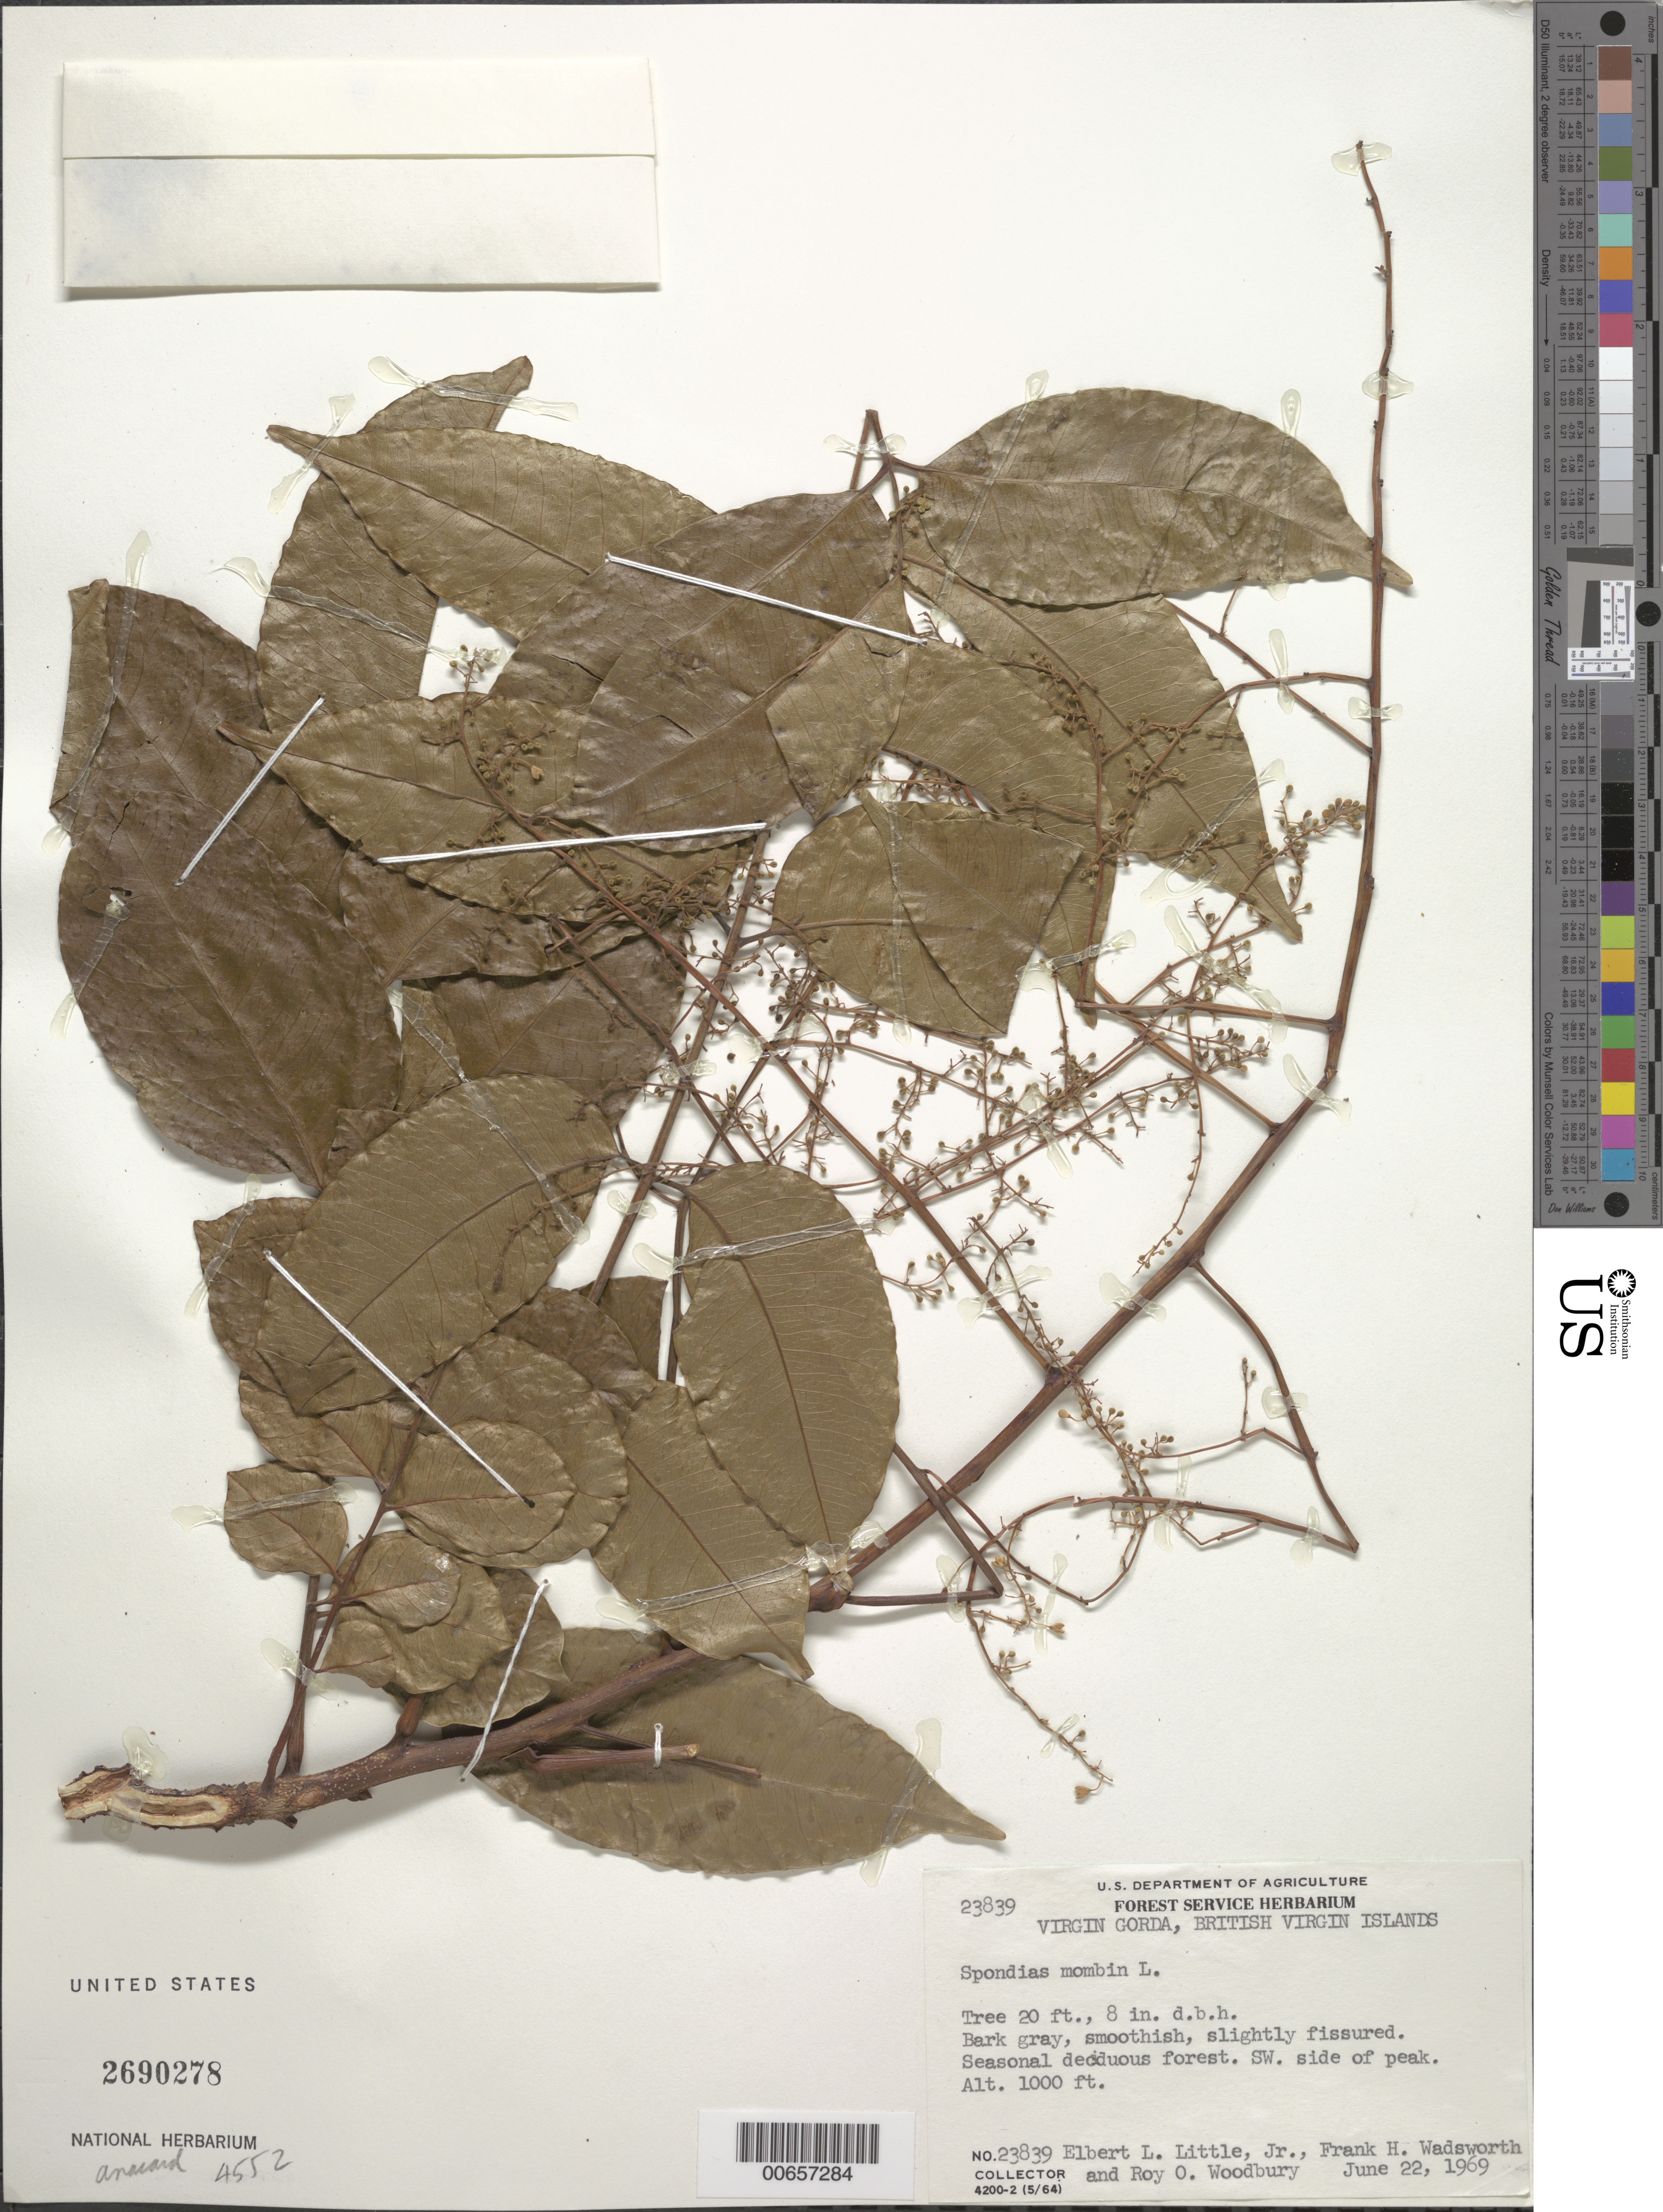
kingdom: Plantae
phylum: Tracheophyta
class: Magnoliopsida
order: Sapindales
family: Anacardiaceae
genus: Spondias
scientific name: Spondias mombin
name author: L.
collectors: E. L. Little, F. Wadsworth & R. O. Woodbury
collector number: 23839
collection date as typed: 22 Jun 1969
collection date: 1969-06-22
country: British Virgin Islands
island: Virgin Gorda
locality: SW side of Peak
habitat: Seasonal deciduous forest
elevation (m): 305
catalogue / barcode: US 2690278